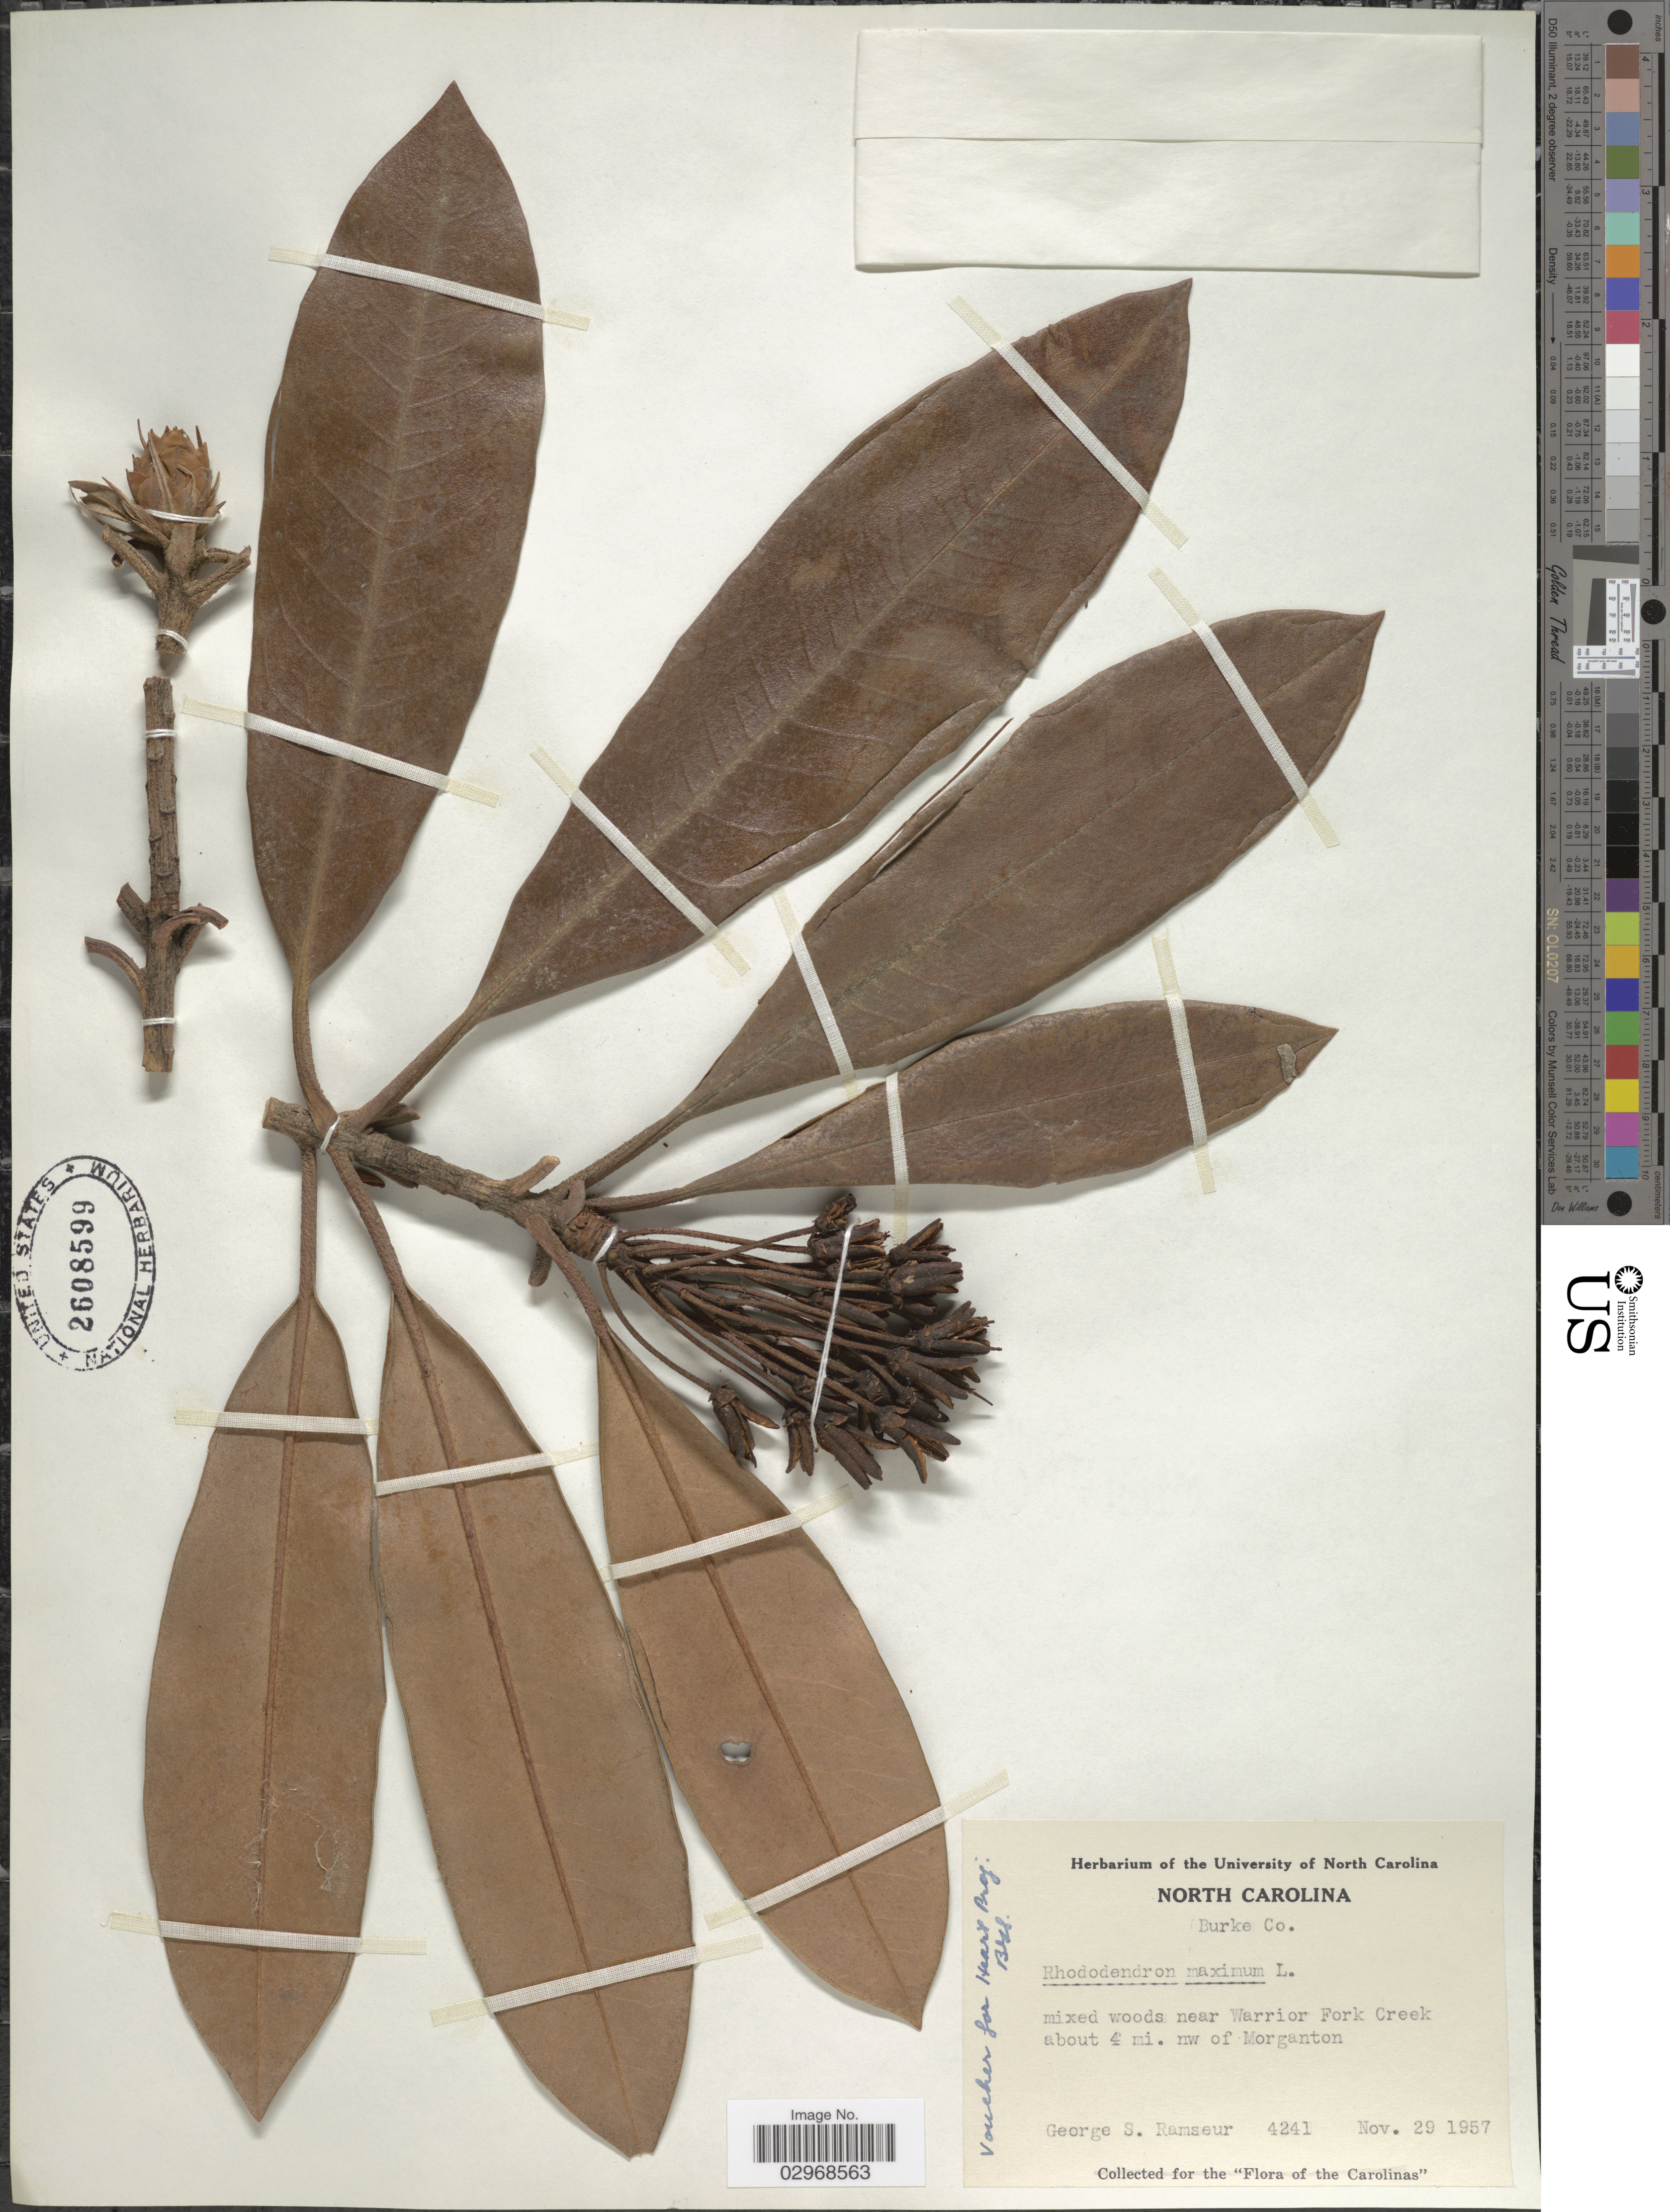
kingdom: Plantae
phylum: Tracheophyta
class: Magnoliopsida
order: Ericales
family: Ericaceae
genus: Rhododendron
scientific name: Rhododendron maximum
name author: L.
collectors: G. S. Ramseur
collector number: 4241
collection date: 1957-11-29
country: United States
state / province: North Carolina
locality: Burke Co, mixed woods near Warrior Fork Creek about 4 mi. nw of Morganton.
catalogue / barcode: US 2608599